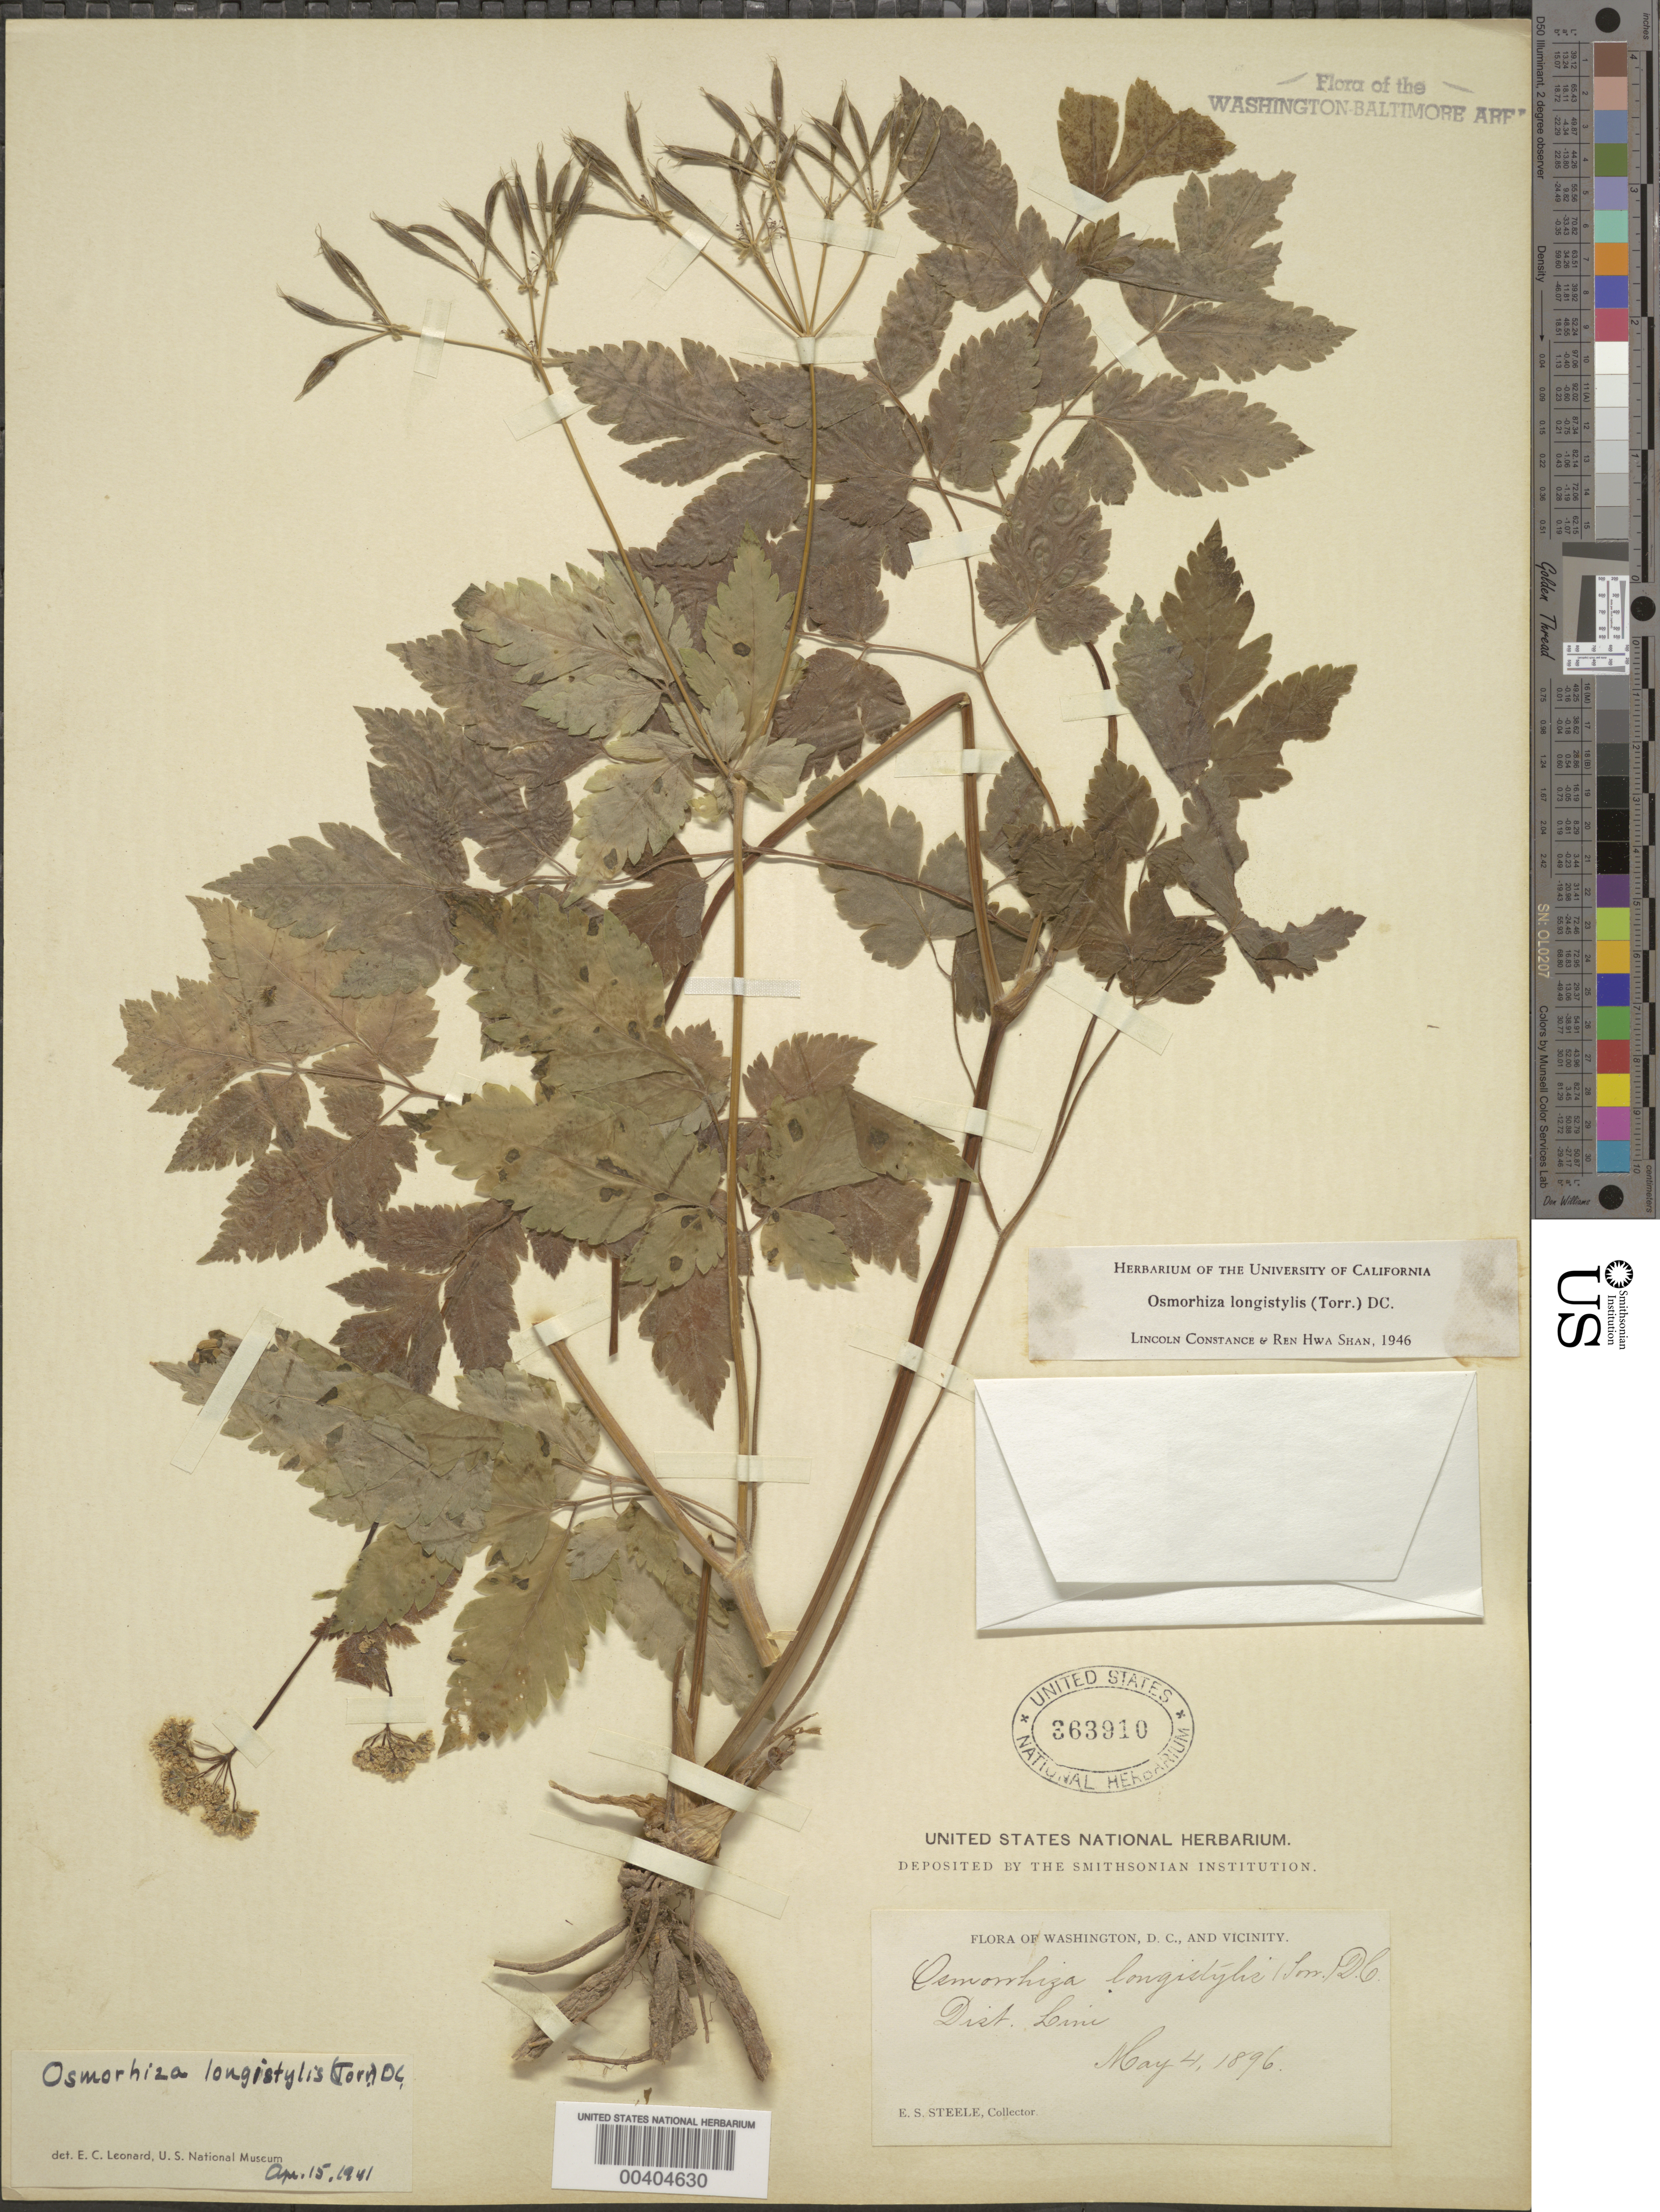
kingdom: Plantae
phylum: Tracheophyta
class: Magnoliopsida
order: Apiales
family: Apiaceae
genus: Osmorhiza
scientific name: Osmorhiza longistylis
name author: (Torr.) DC.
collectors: E. Steele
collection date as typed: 04 May 1896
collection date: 1896-05-04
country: United States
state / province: District of Columbia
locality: District Line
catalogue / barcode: US 363910